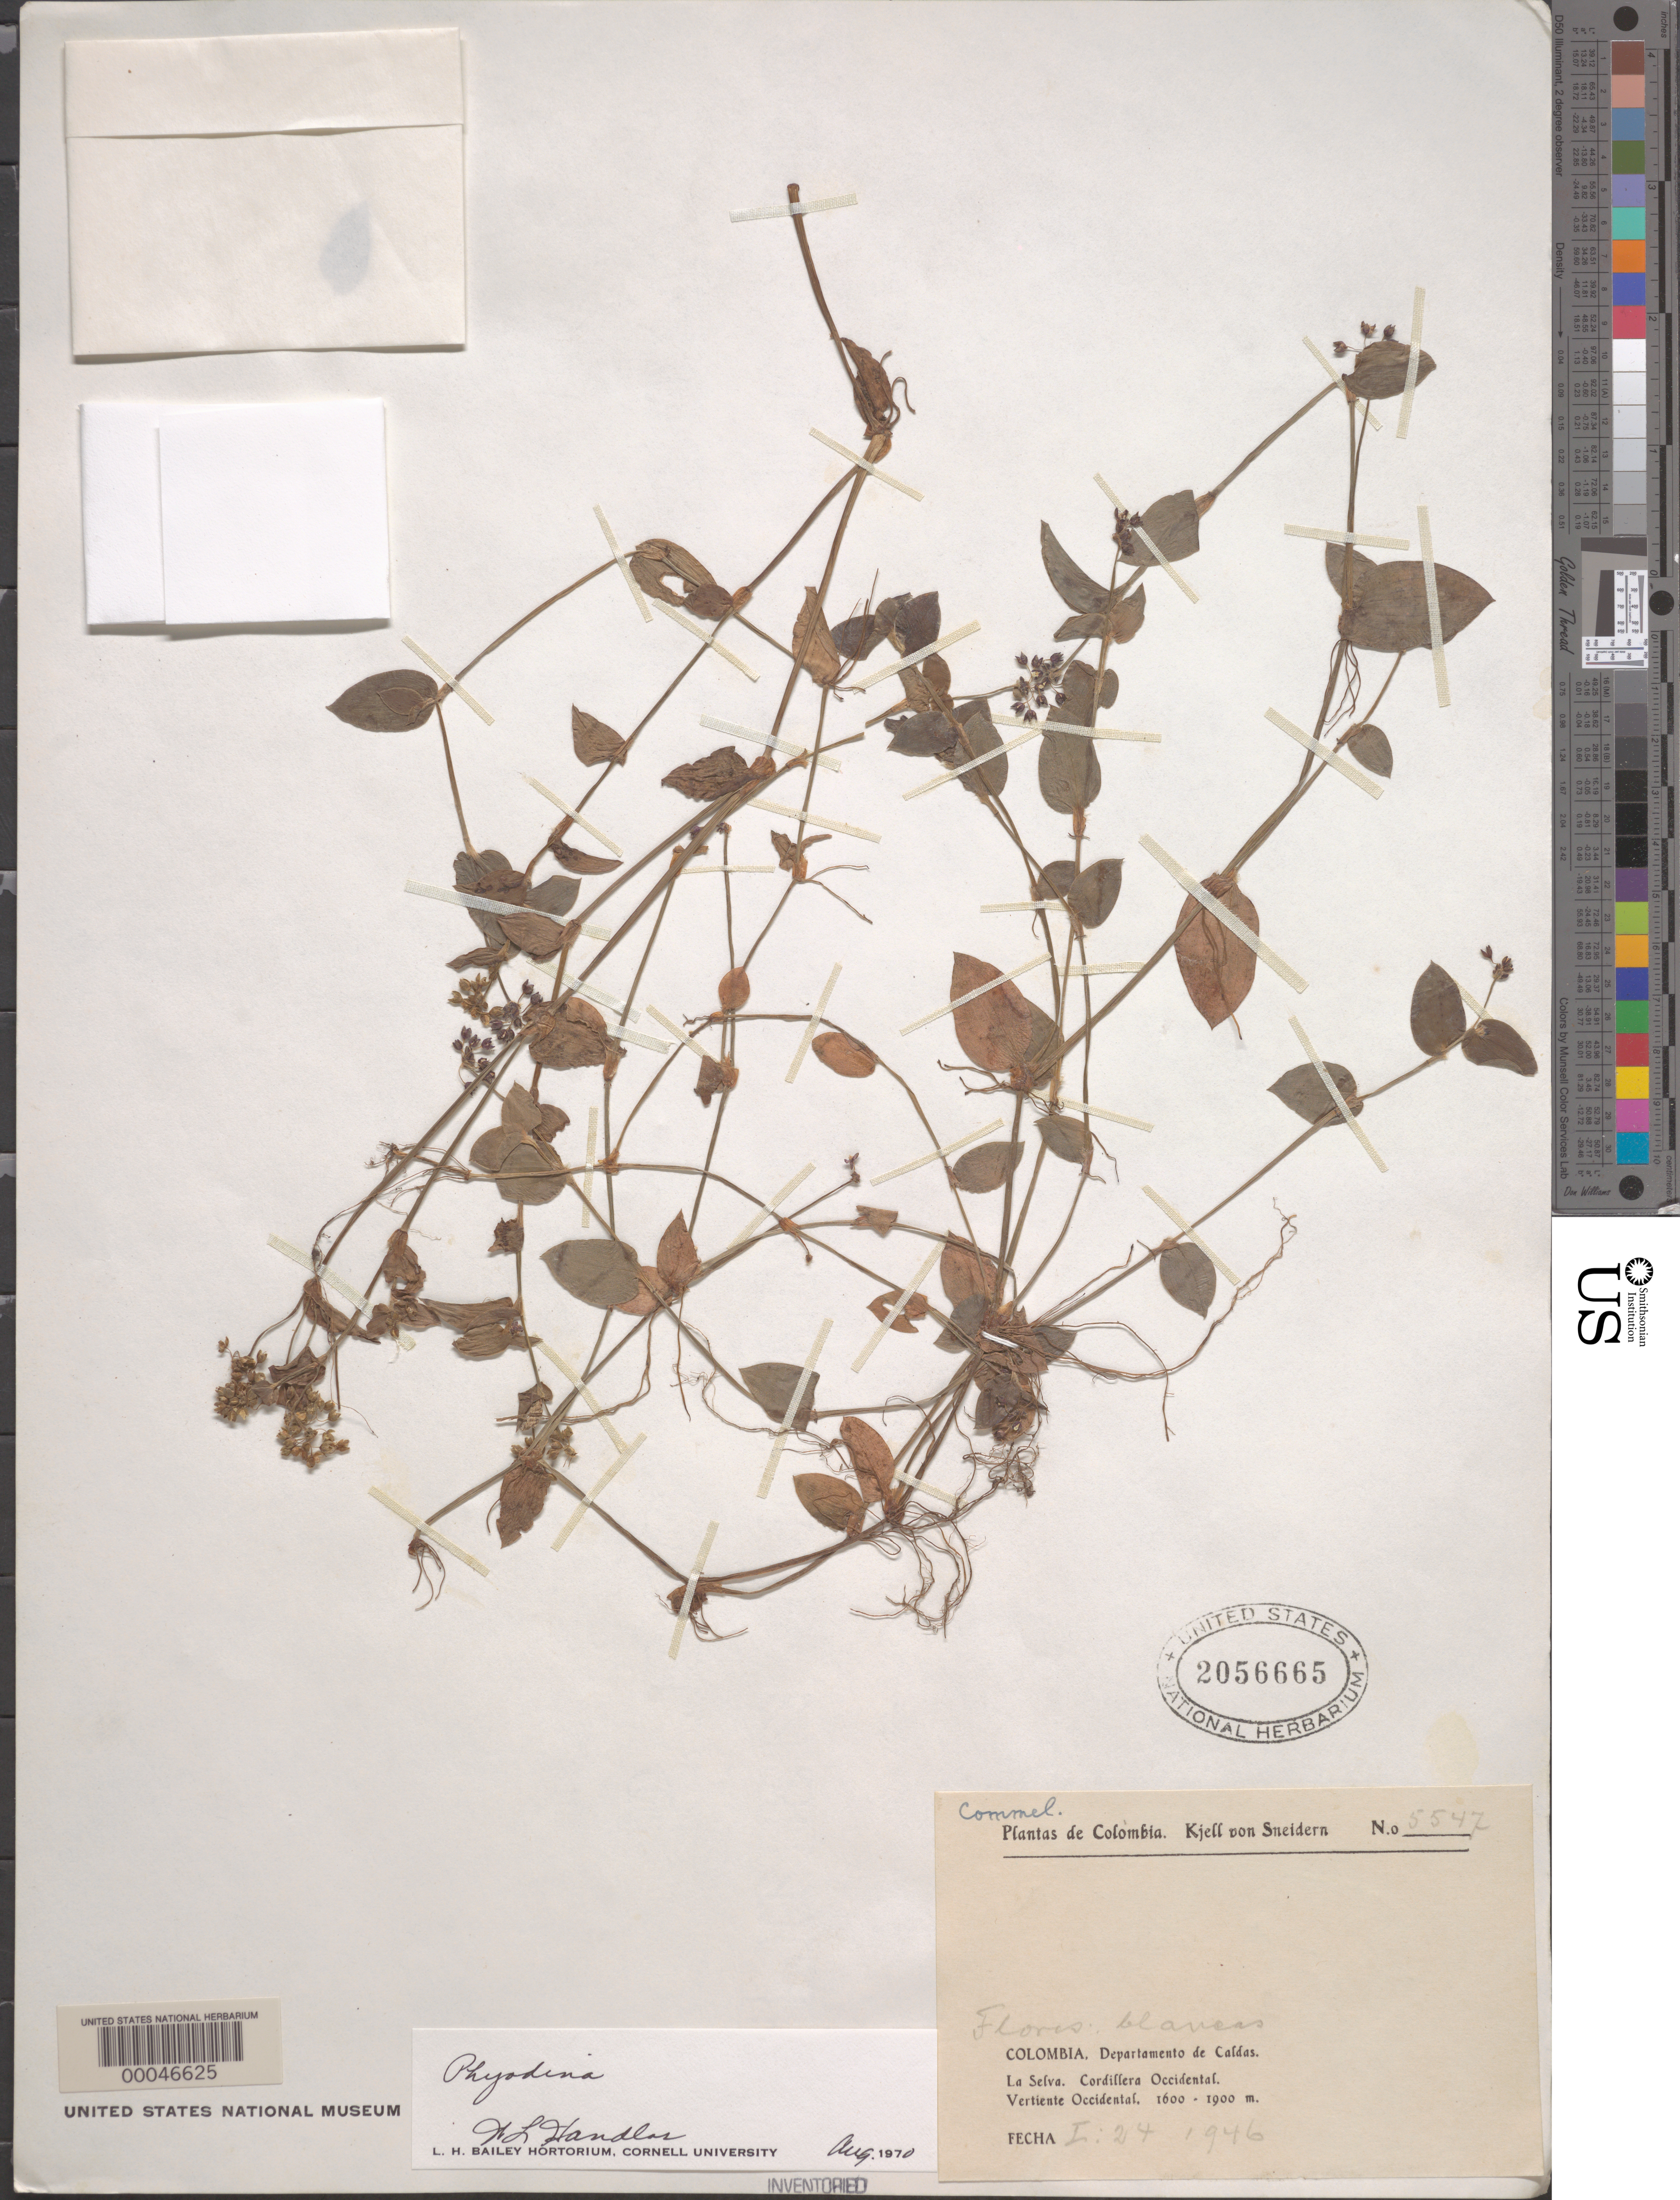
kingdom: Plantae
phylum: Tracheophyta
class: Liliopsida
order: Commelinales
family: Commelinaceae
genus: Callisia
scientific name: Callisia sp.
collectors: K. von Sneidern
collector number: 5547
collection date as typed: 24 Jan 1946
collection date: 1946-01-24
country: Colombia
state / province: Caldas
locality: Cordillera Occidental; La Selva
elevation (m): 1600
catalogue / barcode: US 2056665